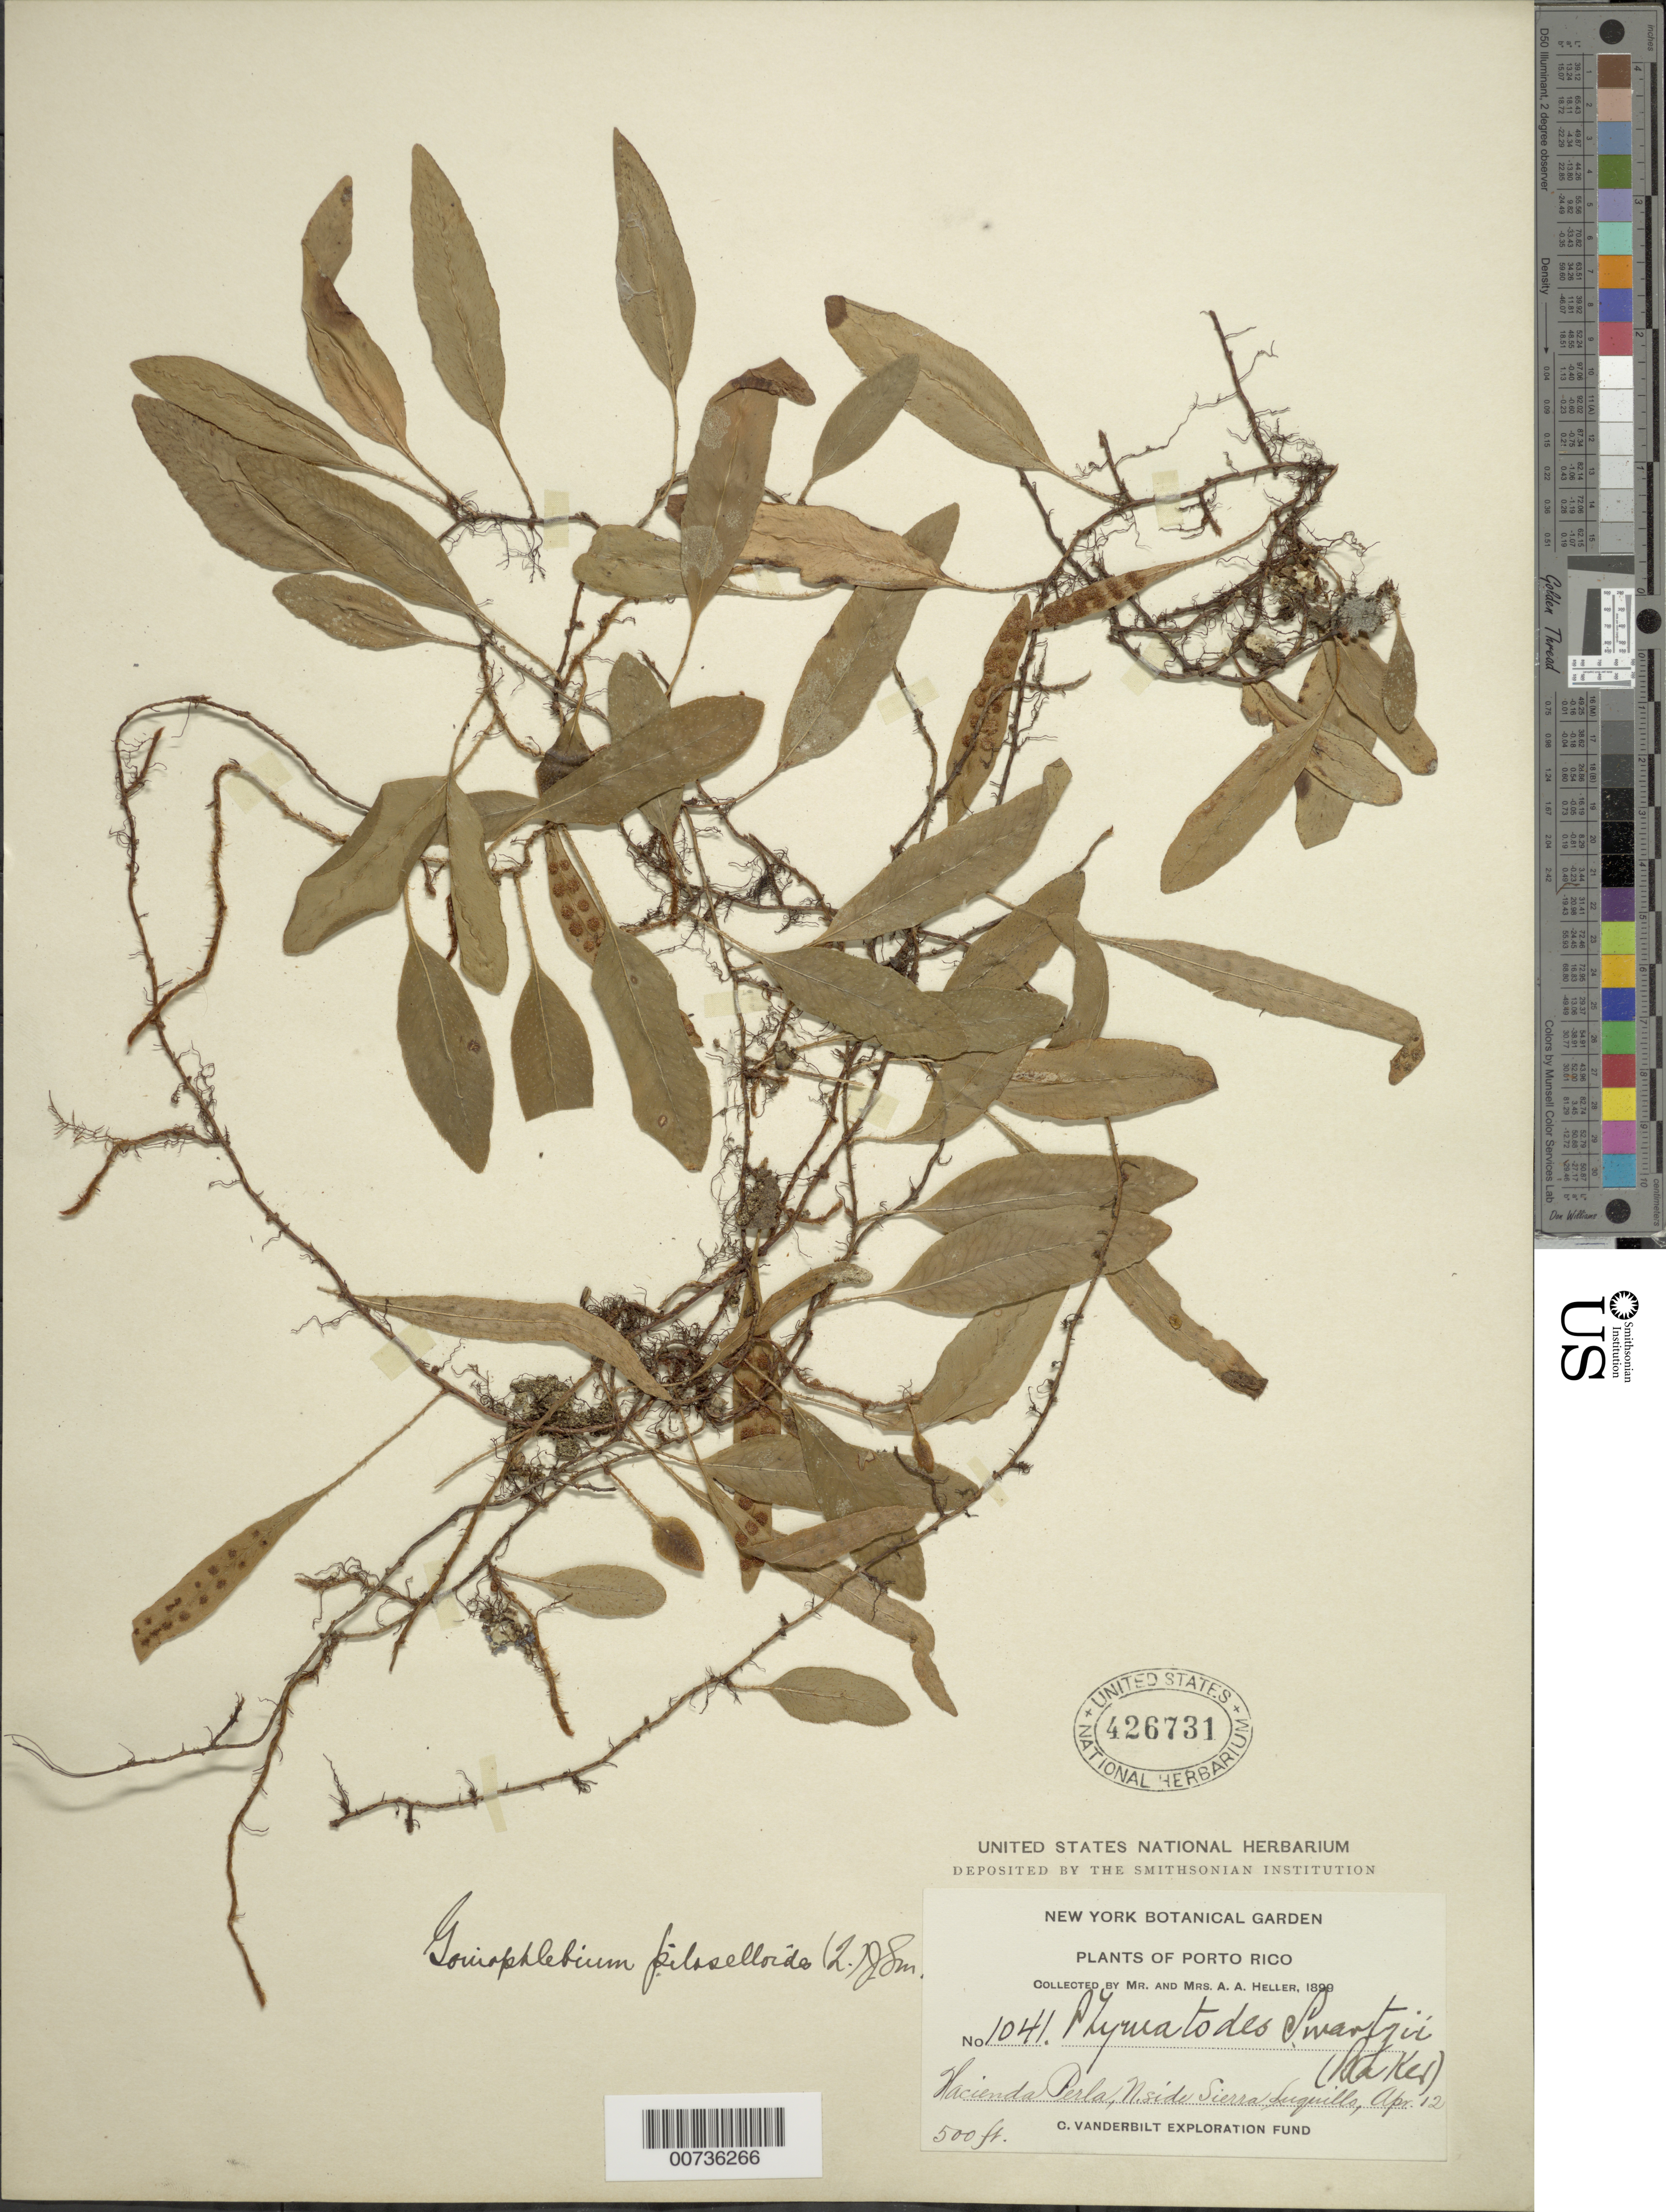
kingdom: Plantae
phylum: Tracheophyta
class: Polypodiopsida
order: Polypodiales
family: Polypodiaceae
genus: Microgramma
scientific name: Microgramma piloselloides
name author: (L.) Copel.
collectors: A. A. Heller & E. G. Heller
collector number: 1041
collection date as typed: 12 Apr 1899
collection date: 1899-04-12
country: Puerto Rico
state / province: Luquillo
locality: Hacienda Perla, N. side Sierra Luquillo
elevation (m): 152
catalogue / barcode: US 426731